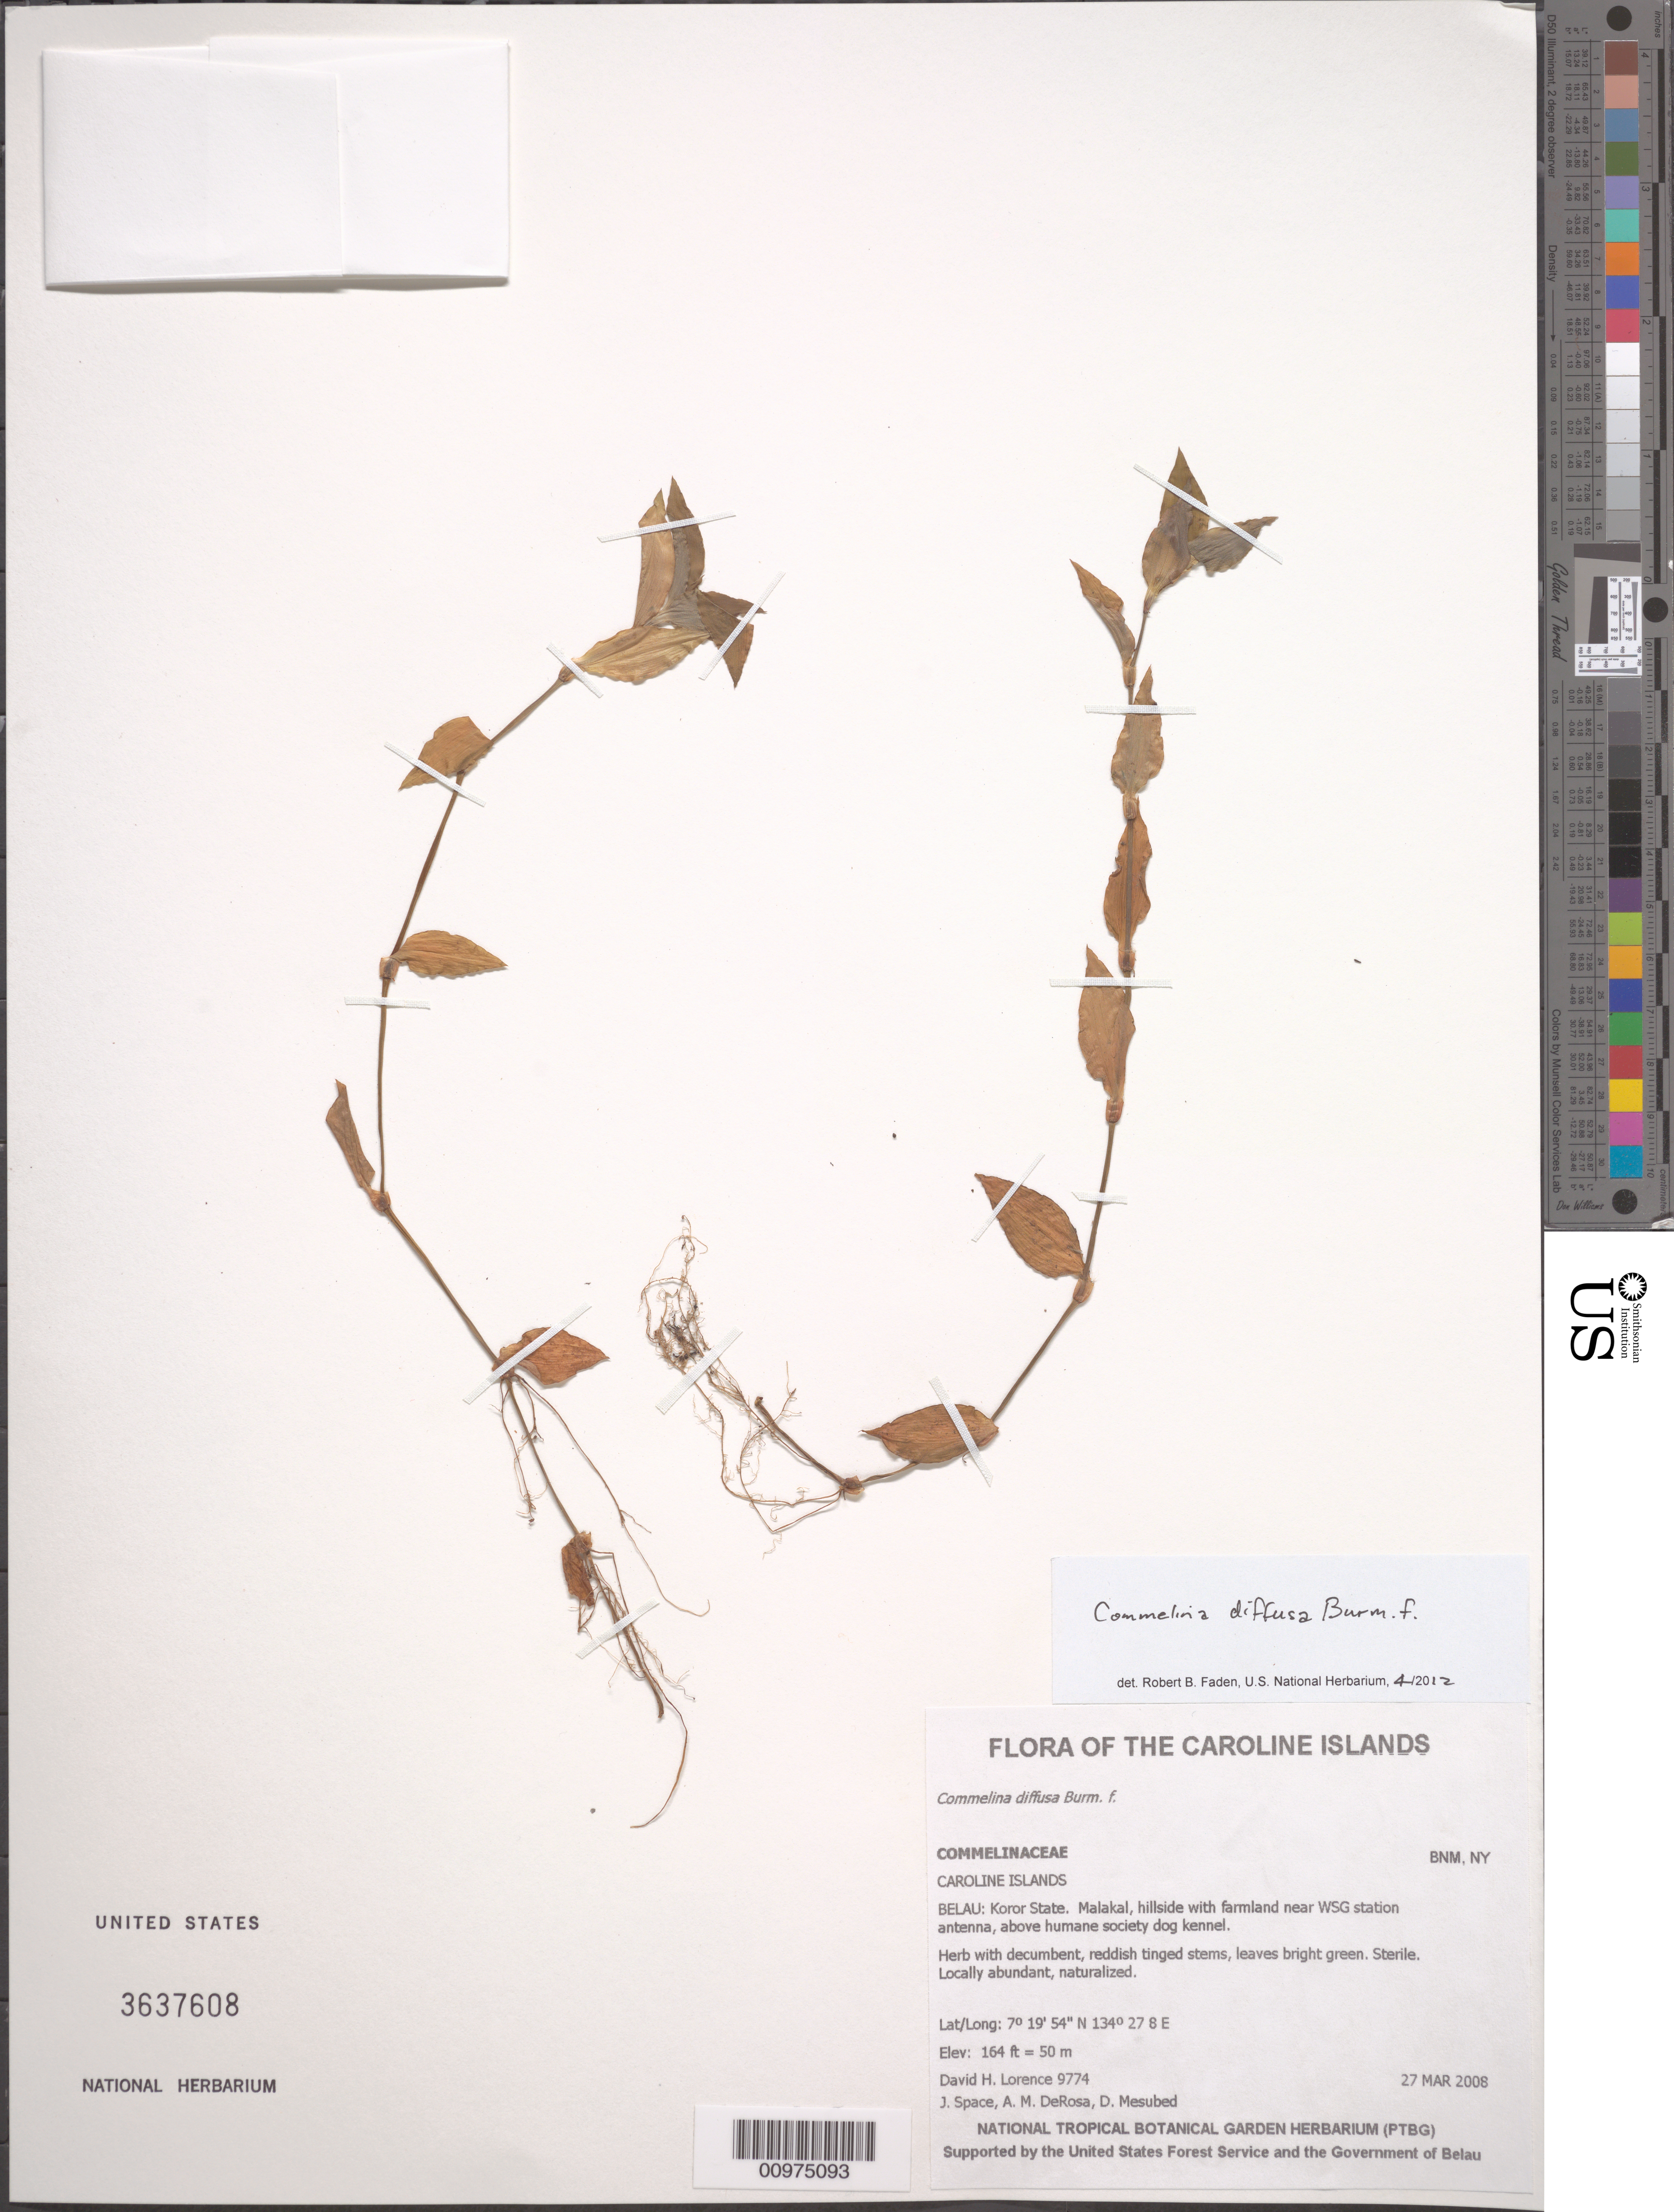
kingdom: Plantae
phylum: Tracheophyta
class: Liliopsida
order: Commelinales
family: Commelinaceae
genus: Commelina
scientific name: Commelina diffusa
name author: Burm. f.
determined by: Faden, Robert B., (US), Smithsonian Institution - National Museum of Natural History (UNITED STATES)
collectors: D. Lorence et al.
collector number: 9774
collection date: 2008-03-27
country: Palau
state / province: Koror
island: Ngemelachel [Malakal] ?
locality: hillside with farmland near WSG station antenna, above humane society dog kennel.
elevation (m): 50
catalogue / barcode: US 3637608